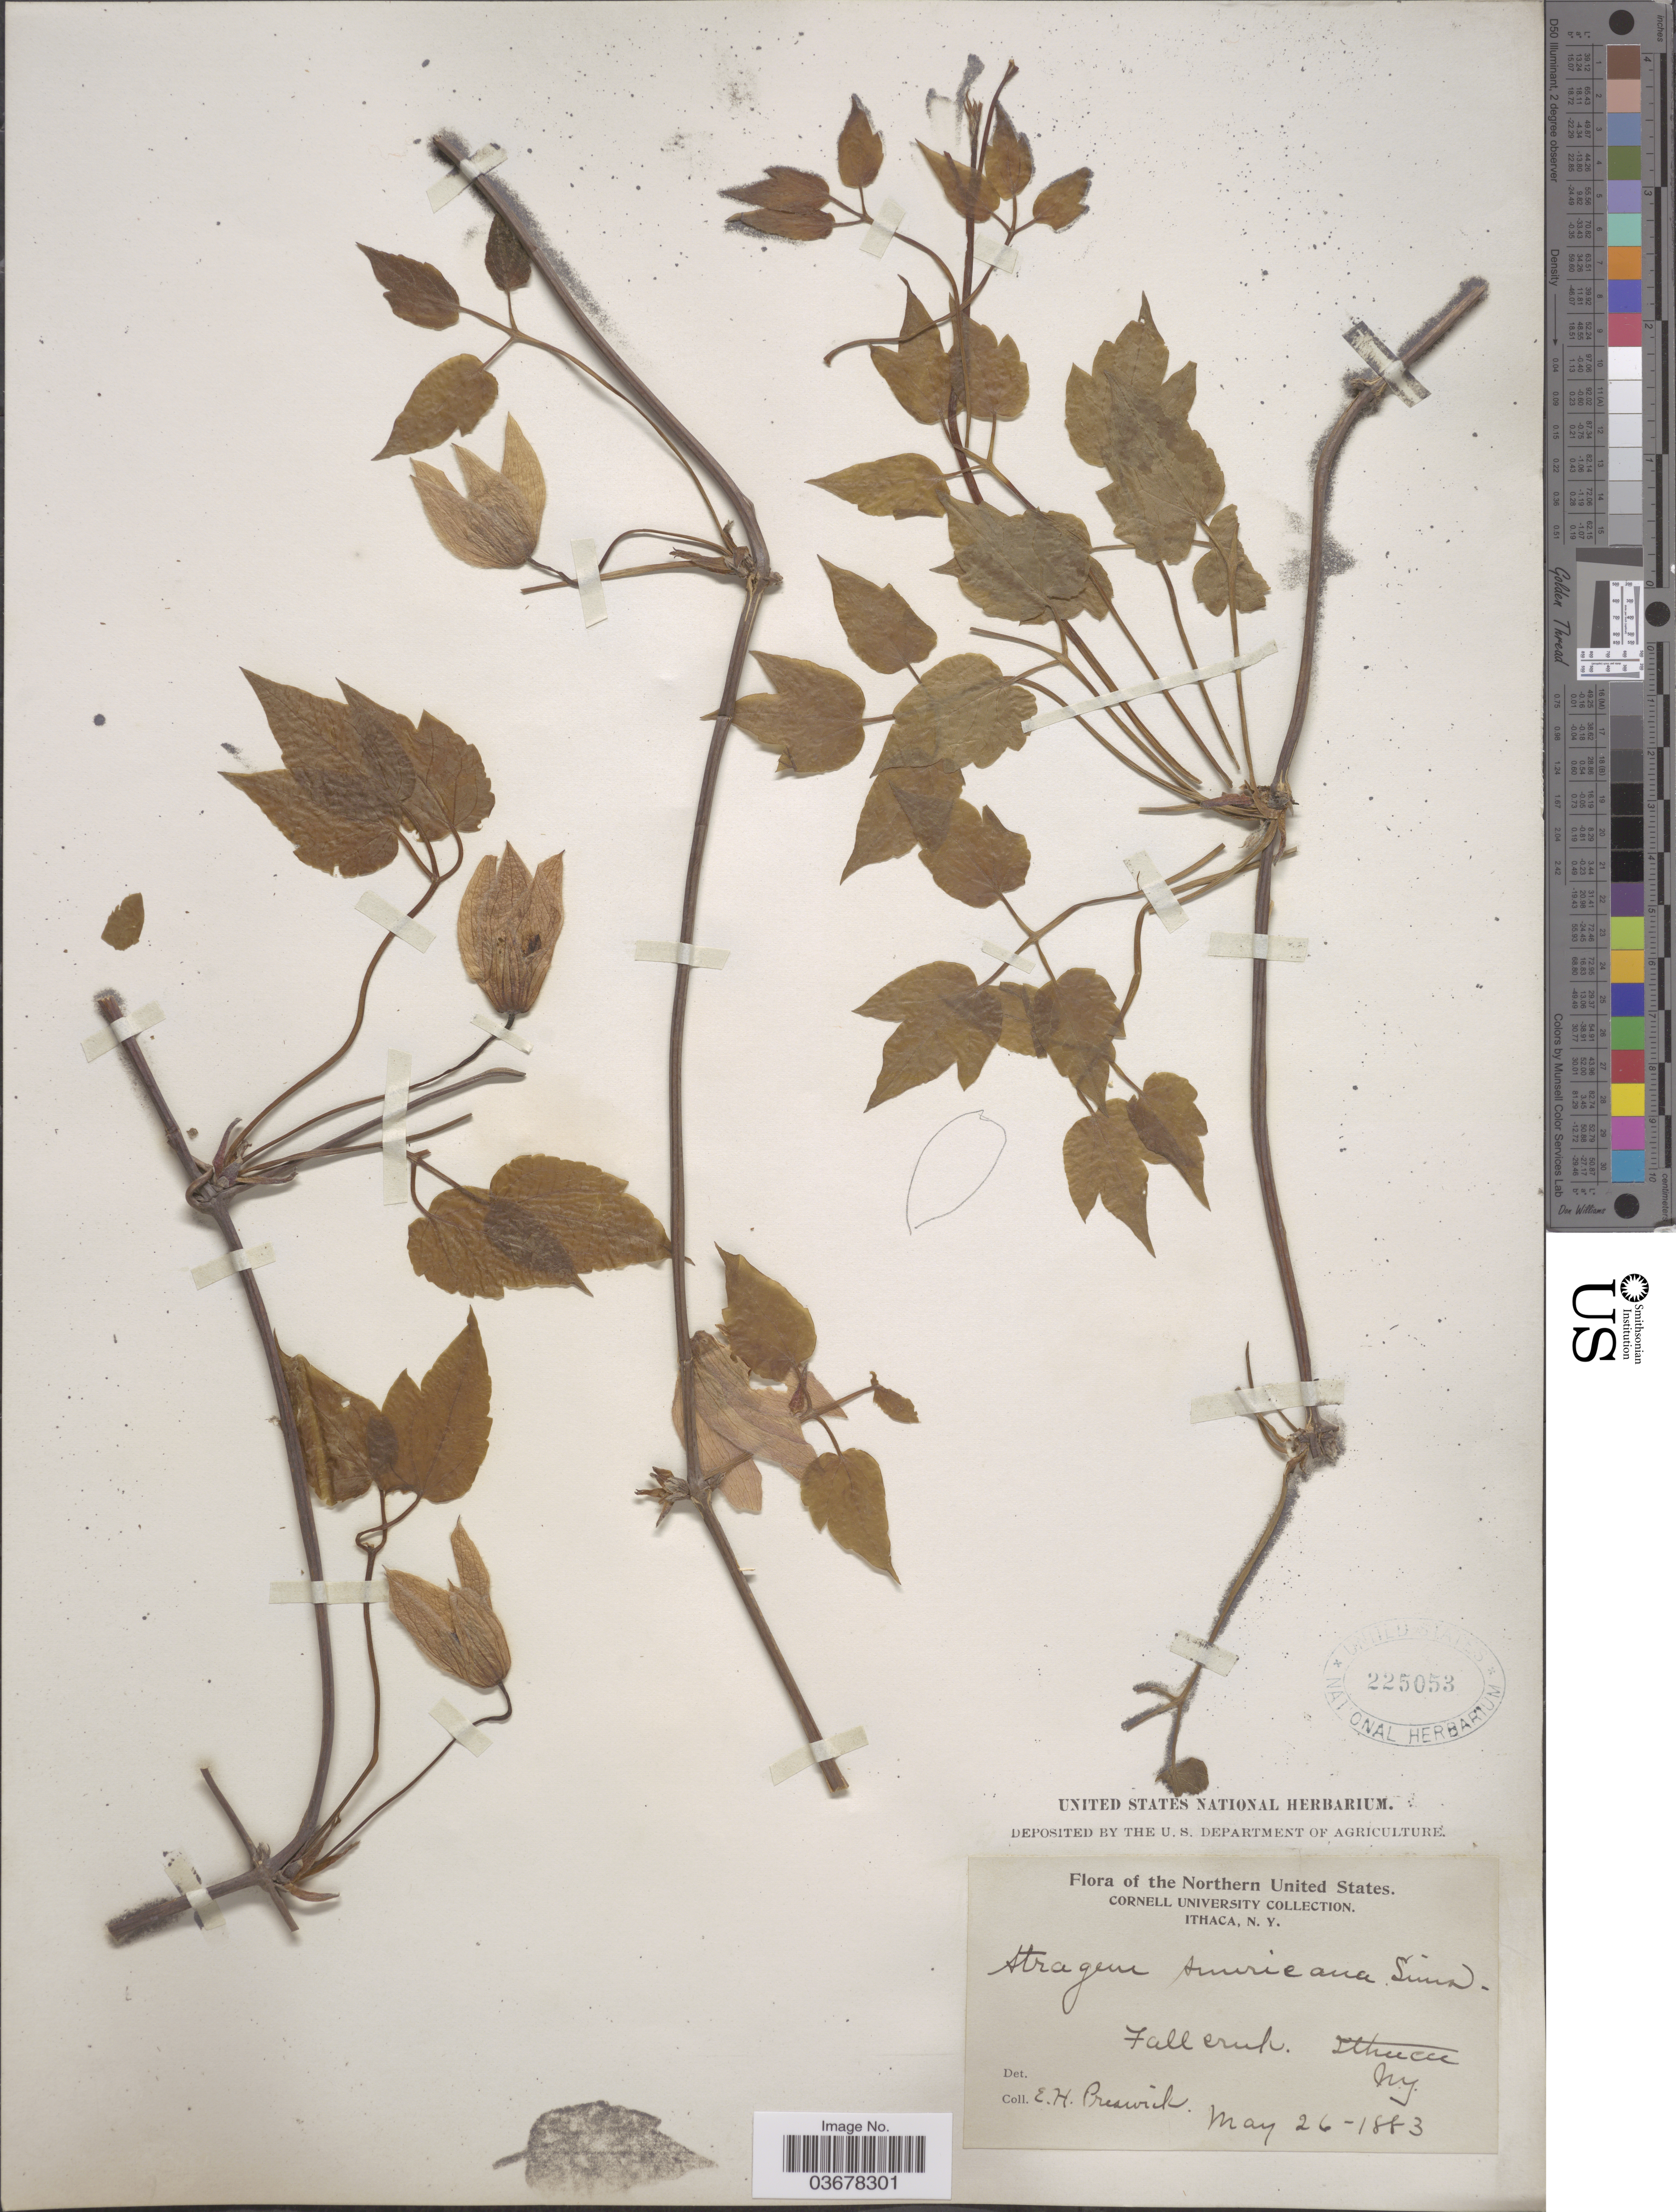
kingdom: Plantae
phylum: Tracheophyta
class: Magnoliopsida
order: Ranunculales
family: Ranunculaceae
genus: Clematis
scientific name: Clematis occidentalis var. occidentalis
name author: (Hornem.) DC.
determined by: Strong, M. T., (US), Smithsonian Institution - National Museum of Natural History (UNITED STATES)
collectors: E. Preswick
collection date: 1883-05-26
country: United States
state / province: New York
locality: Northern United States. Fall Creek, Ithaca.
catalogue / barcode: US 225053